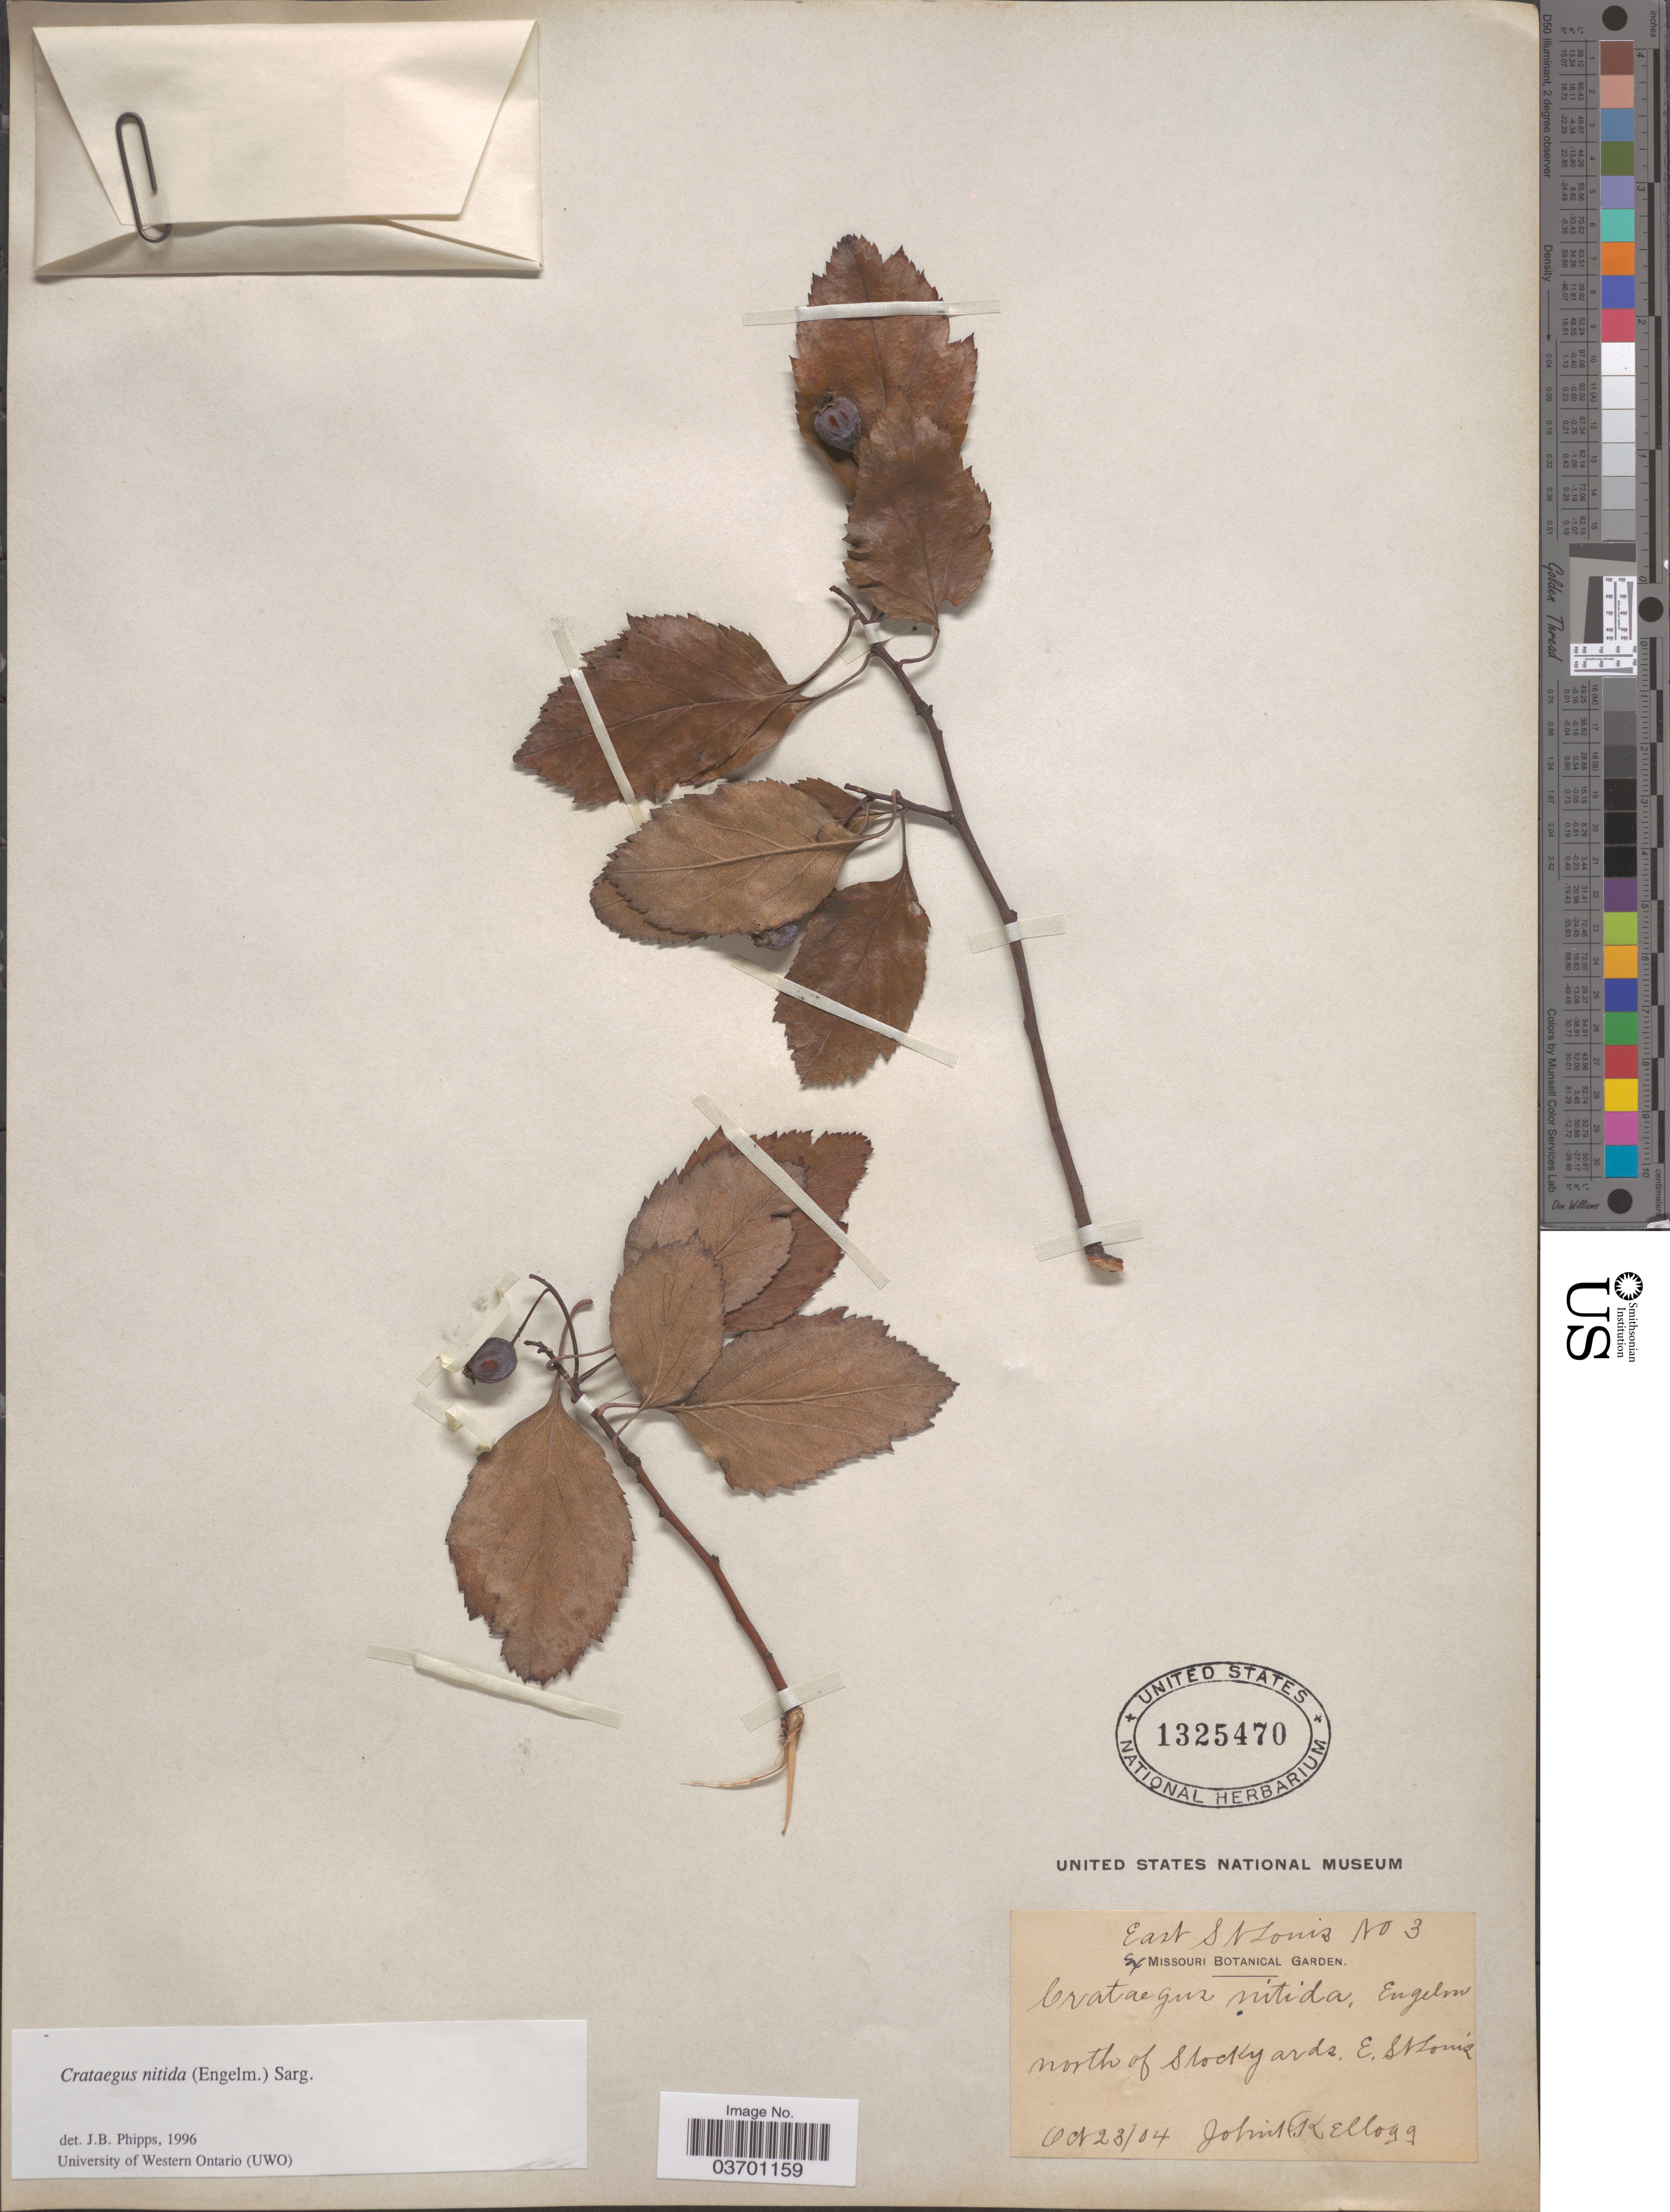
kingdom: Plantae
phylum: Tracheophyta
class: Magnoliopsida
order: Rosales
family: Rosaceae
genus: Crataegus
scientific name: Crataegus nitida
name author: (Engelm. ex Britton & N.E. Br.) Sarg.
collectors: J. H. Kellogg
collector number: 3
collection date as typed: Transcribed d/m/y: 23/10/4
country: United States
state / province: Missouri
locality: East St Louis. North of Stockyards.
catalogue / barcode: US 1325470